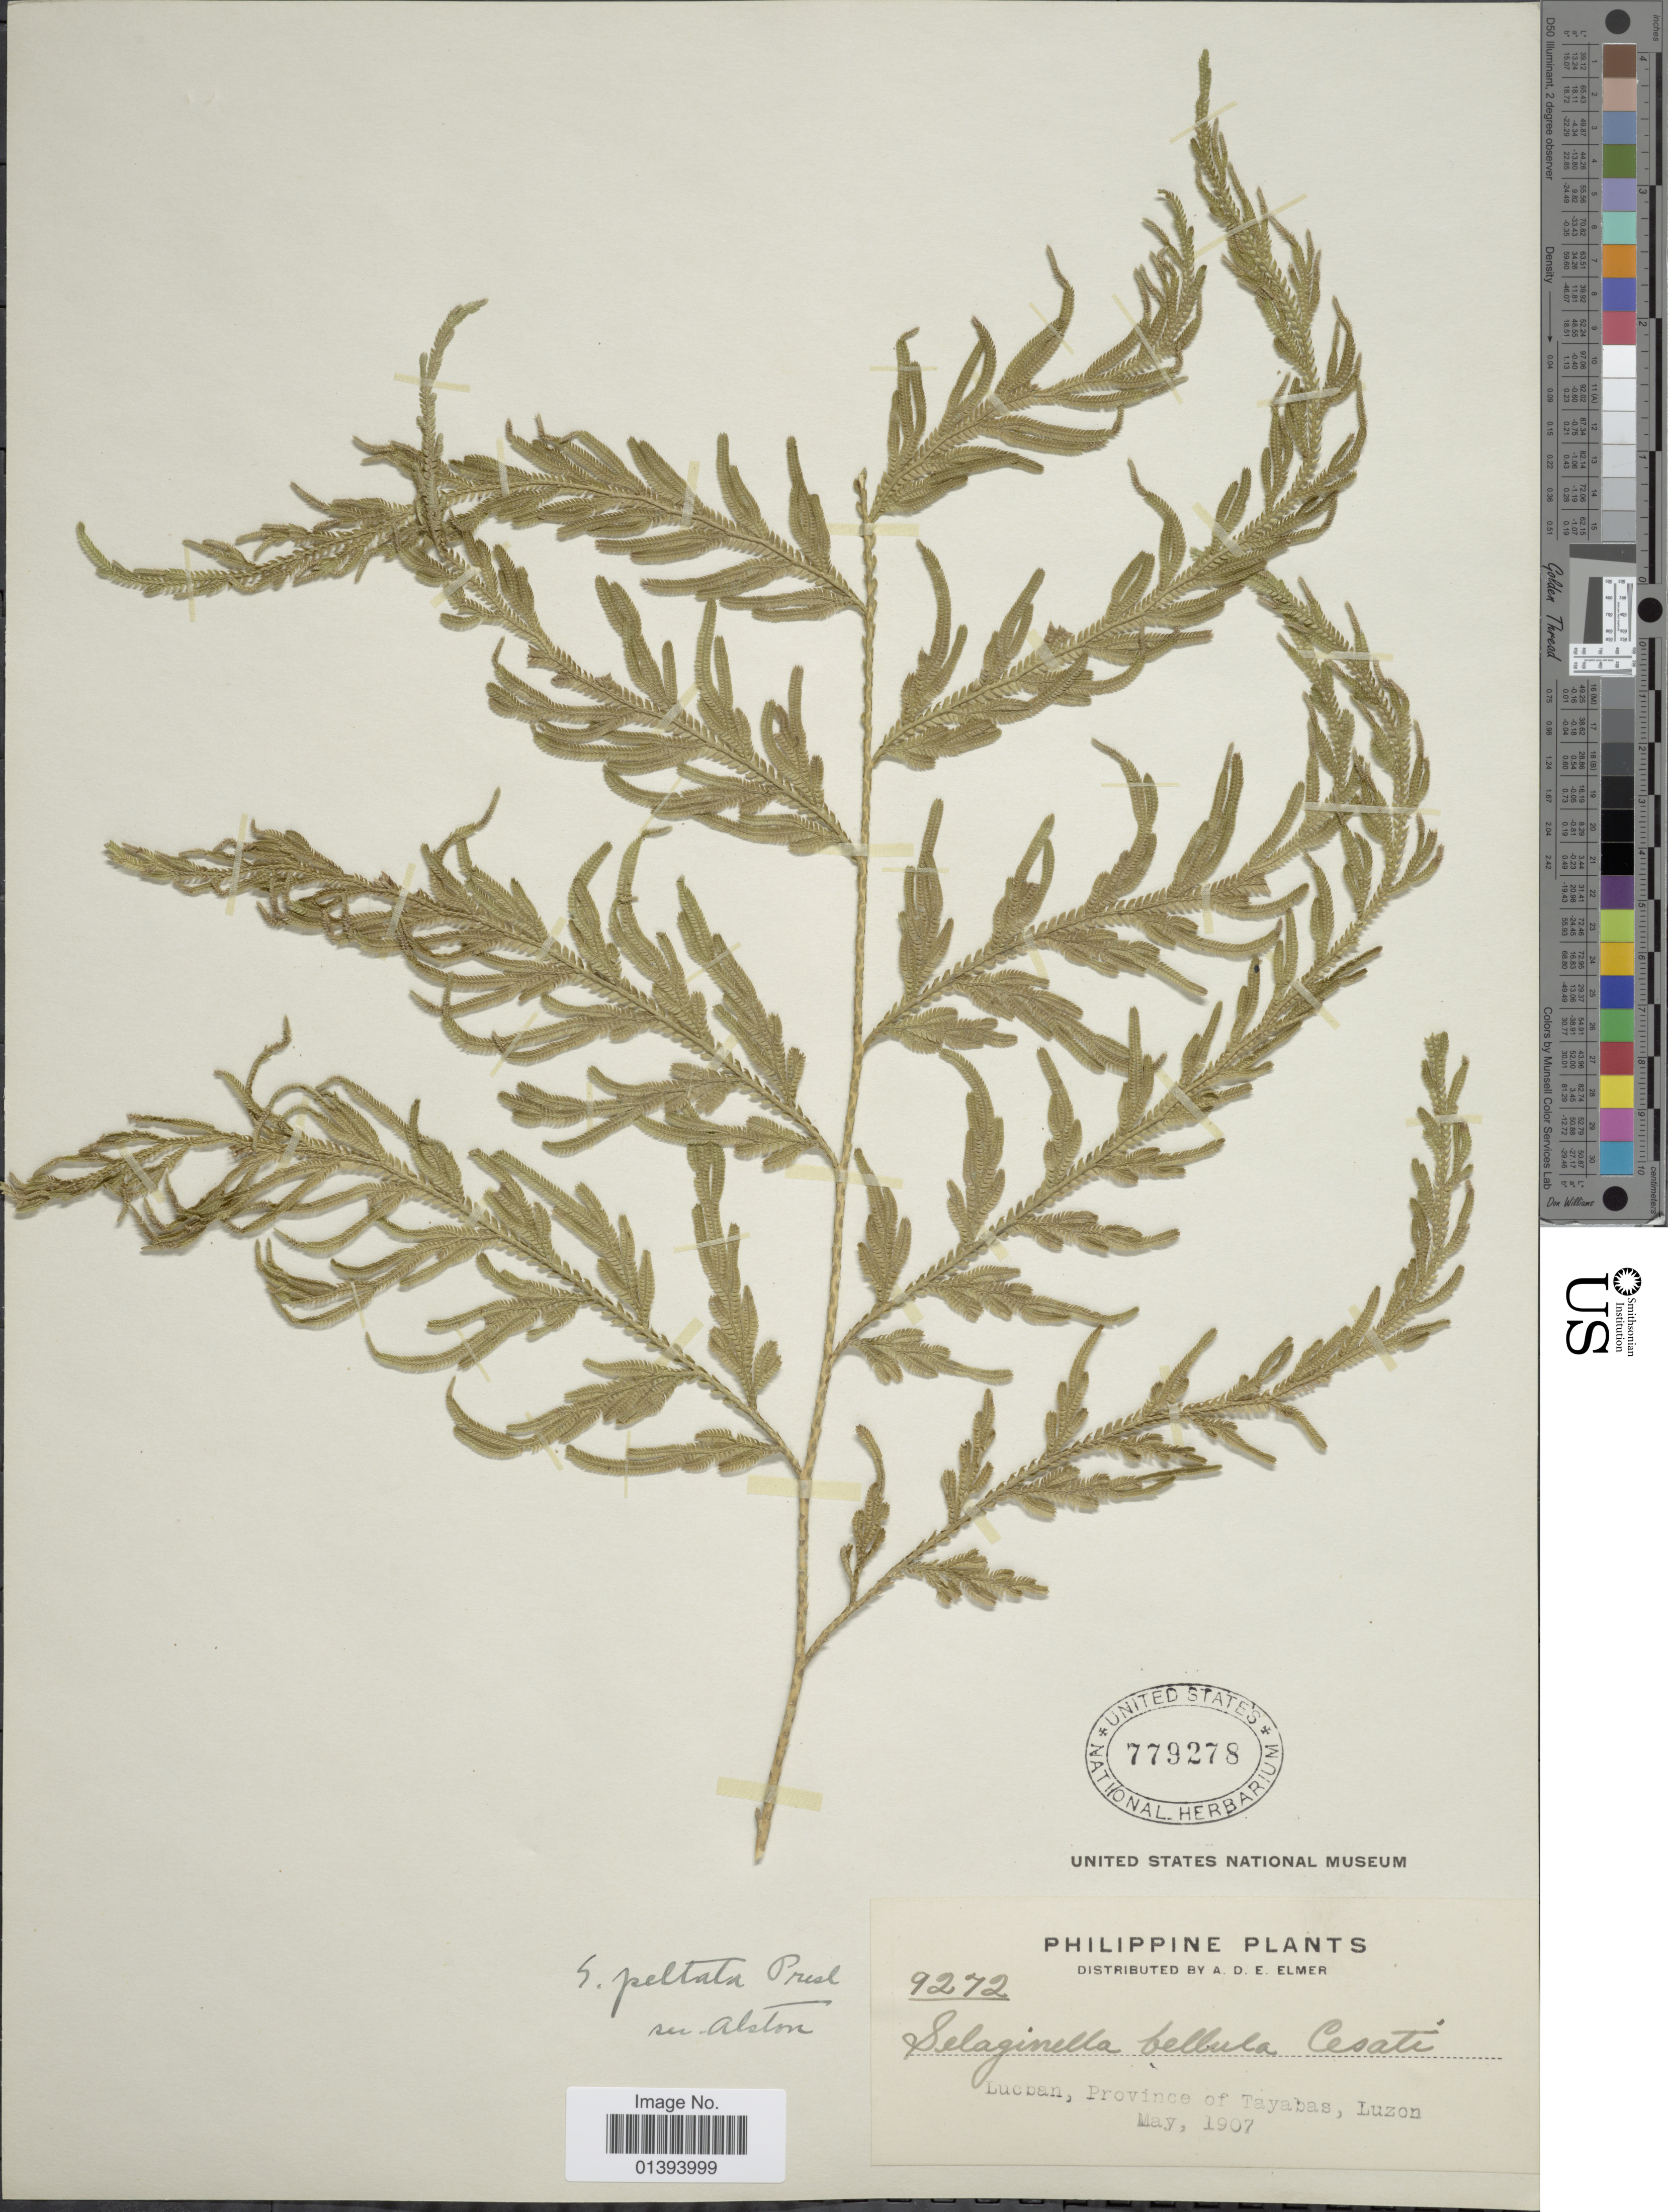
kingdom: Plantae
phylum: Tracheophyta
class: Lycopodiopsida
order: Selaginellales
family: Selaginellaceae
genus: Selaginella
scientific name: Selaginella peltata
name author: C. Presl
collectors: A. D. E. Elmer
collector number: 9272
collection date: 1907-05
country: Philippines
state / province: Central Luzon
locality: Lucban, Province of Tayabas, Luzon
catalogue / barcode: US 779278